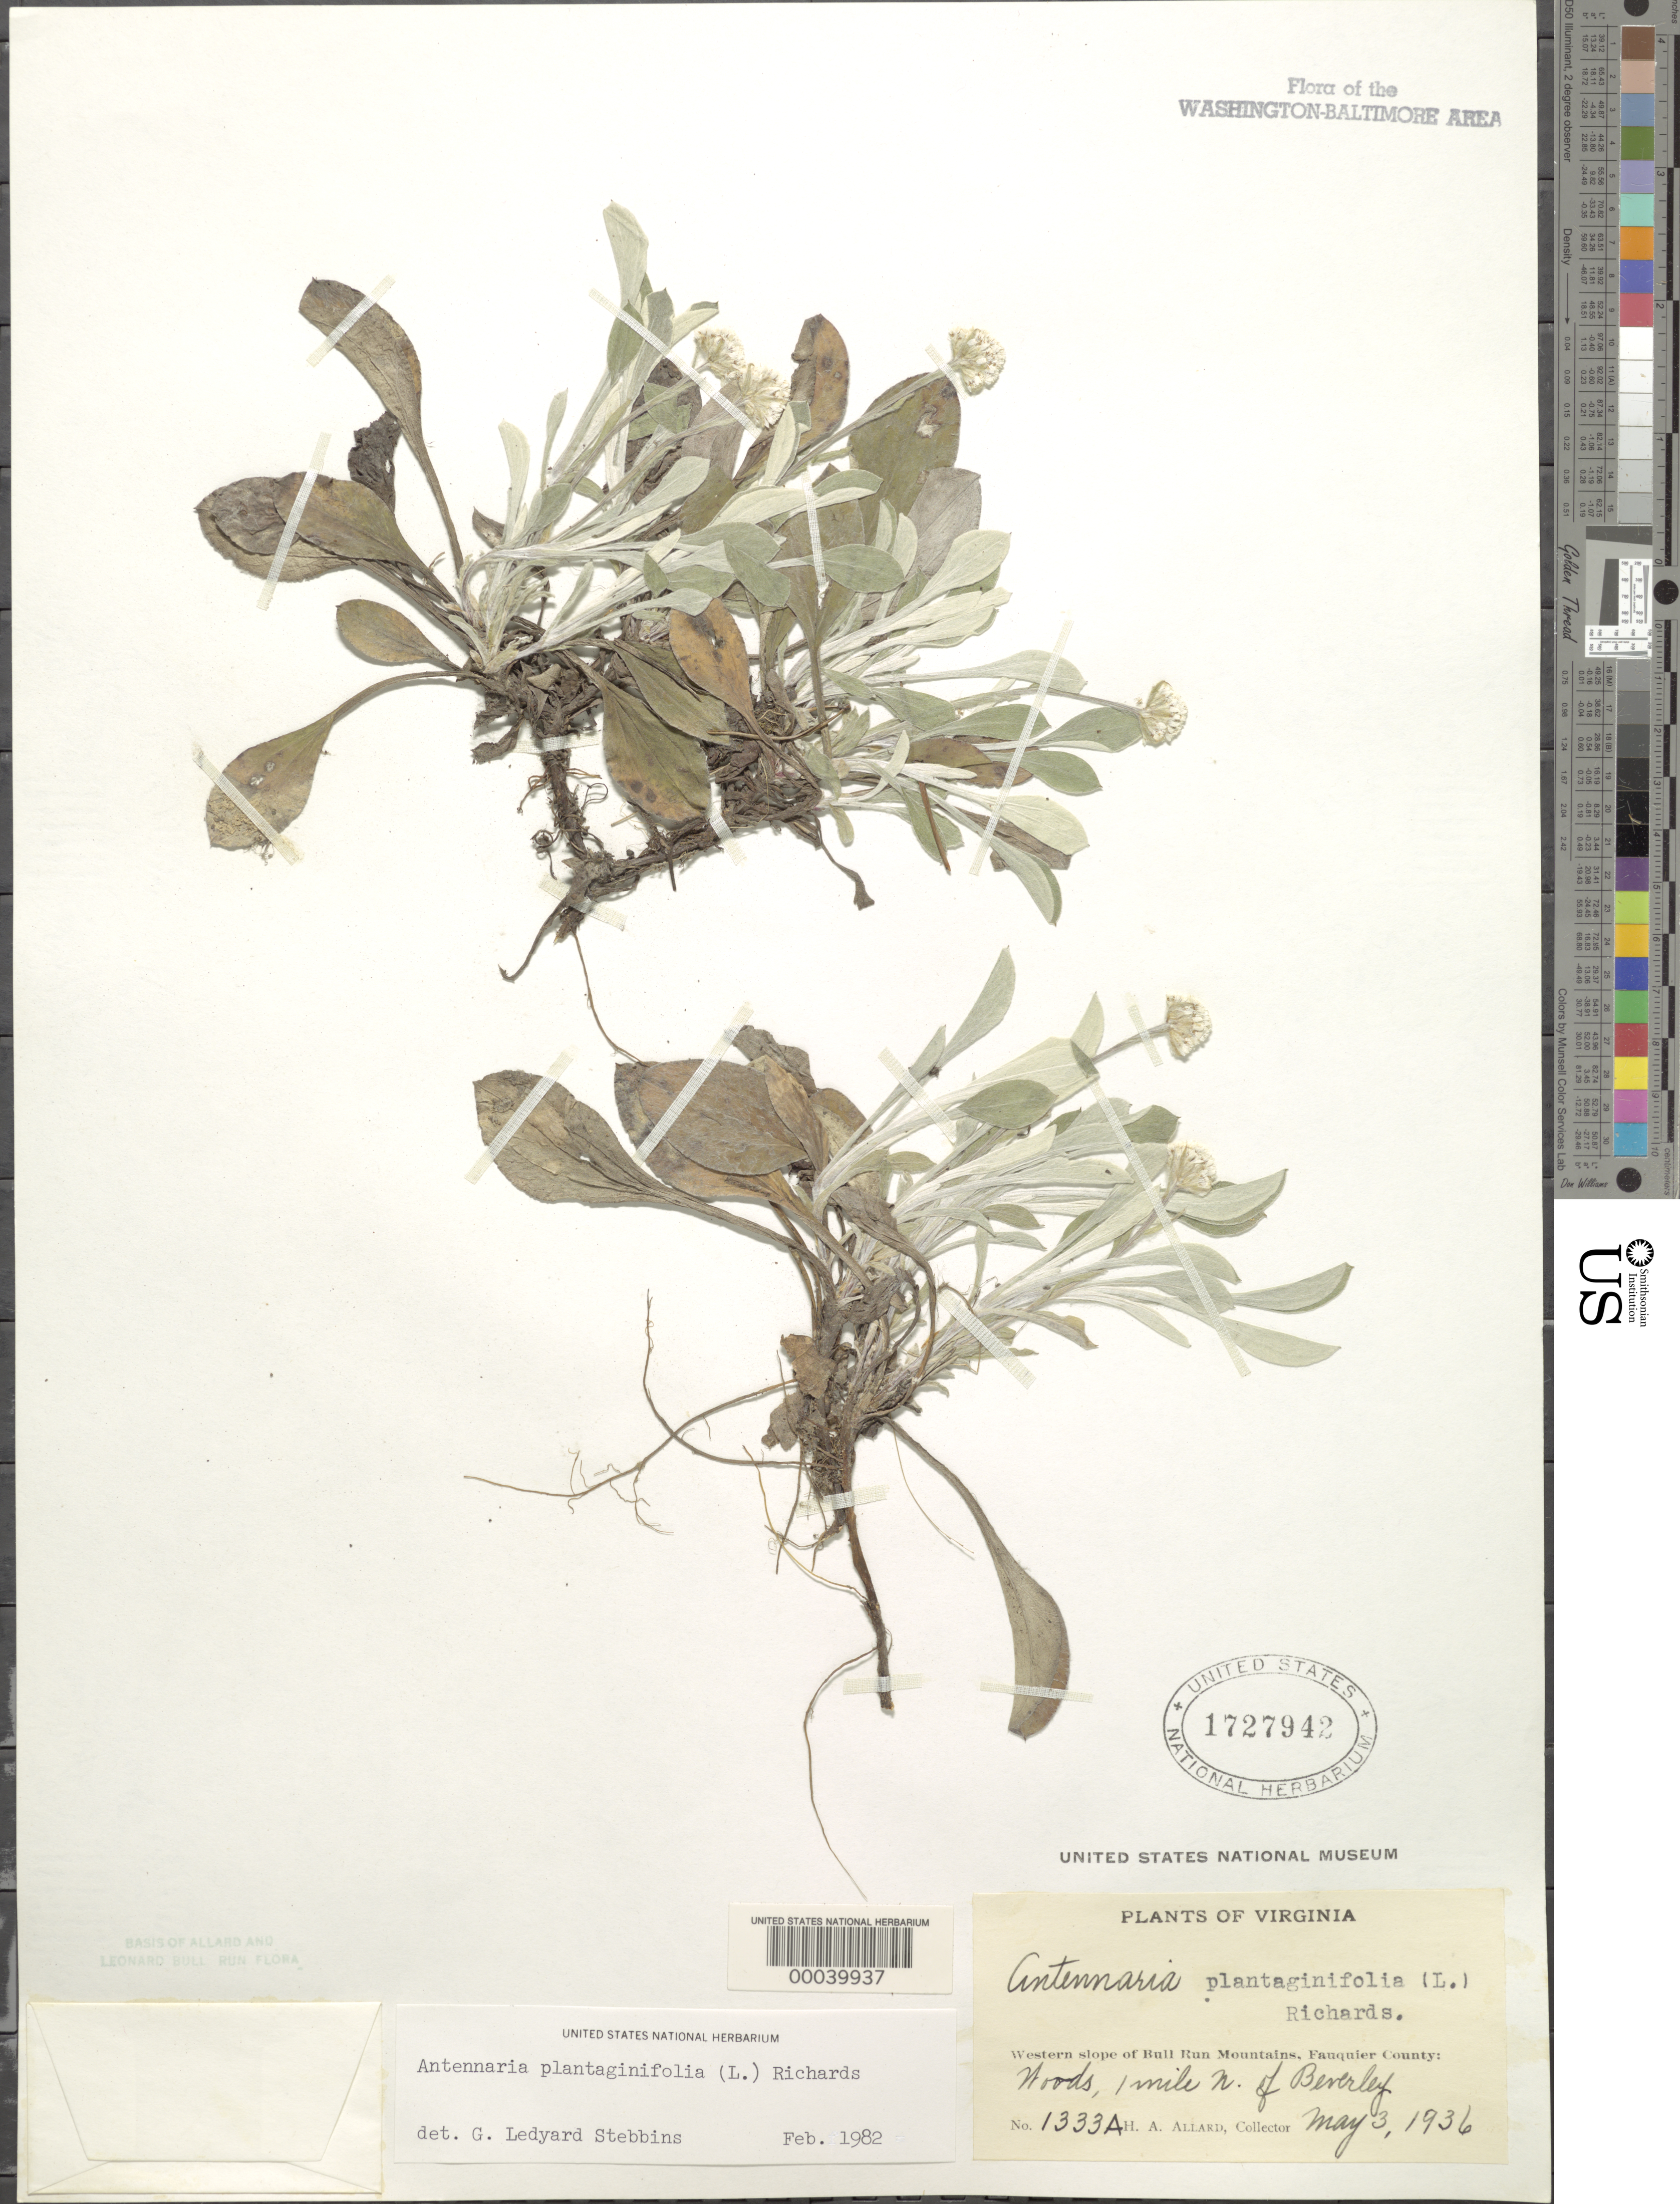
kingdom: Plantae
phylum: Tracheophyta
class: Magnoliopsida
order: Asterales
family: Asteraceae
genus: Antennaria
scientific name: Antennaria plantaginifolia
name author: (L.) Richardson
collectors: H. A. Allard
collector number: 1333A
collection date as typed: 03 May 1936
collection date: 1936-05-03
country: United States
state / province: Virginia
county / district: Fauquier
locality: Western Slope of Bull Run Mountains, 1 Mile North of Beverley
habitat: Woods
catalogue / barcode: US 1727942